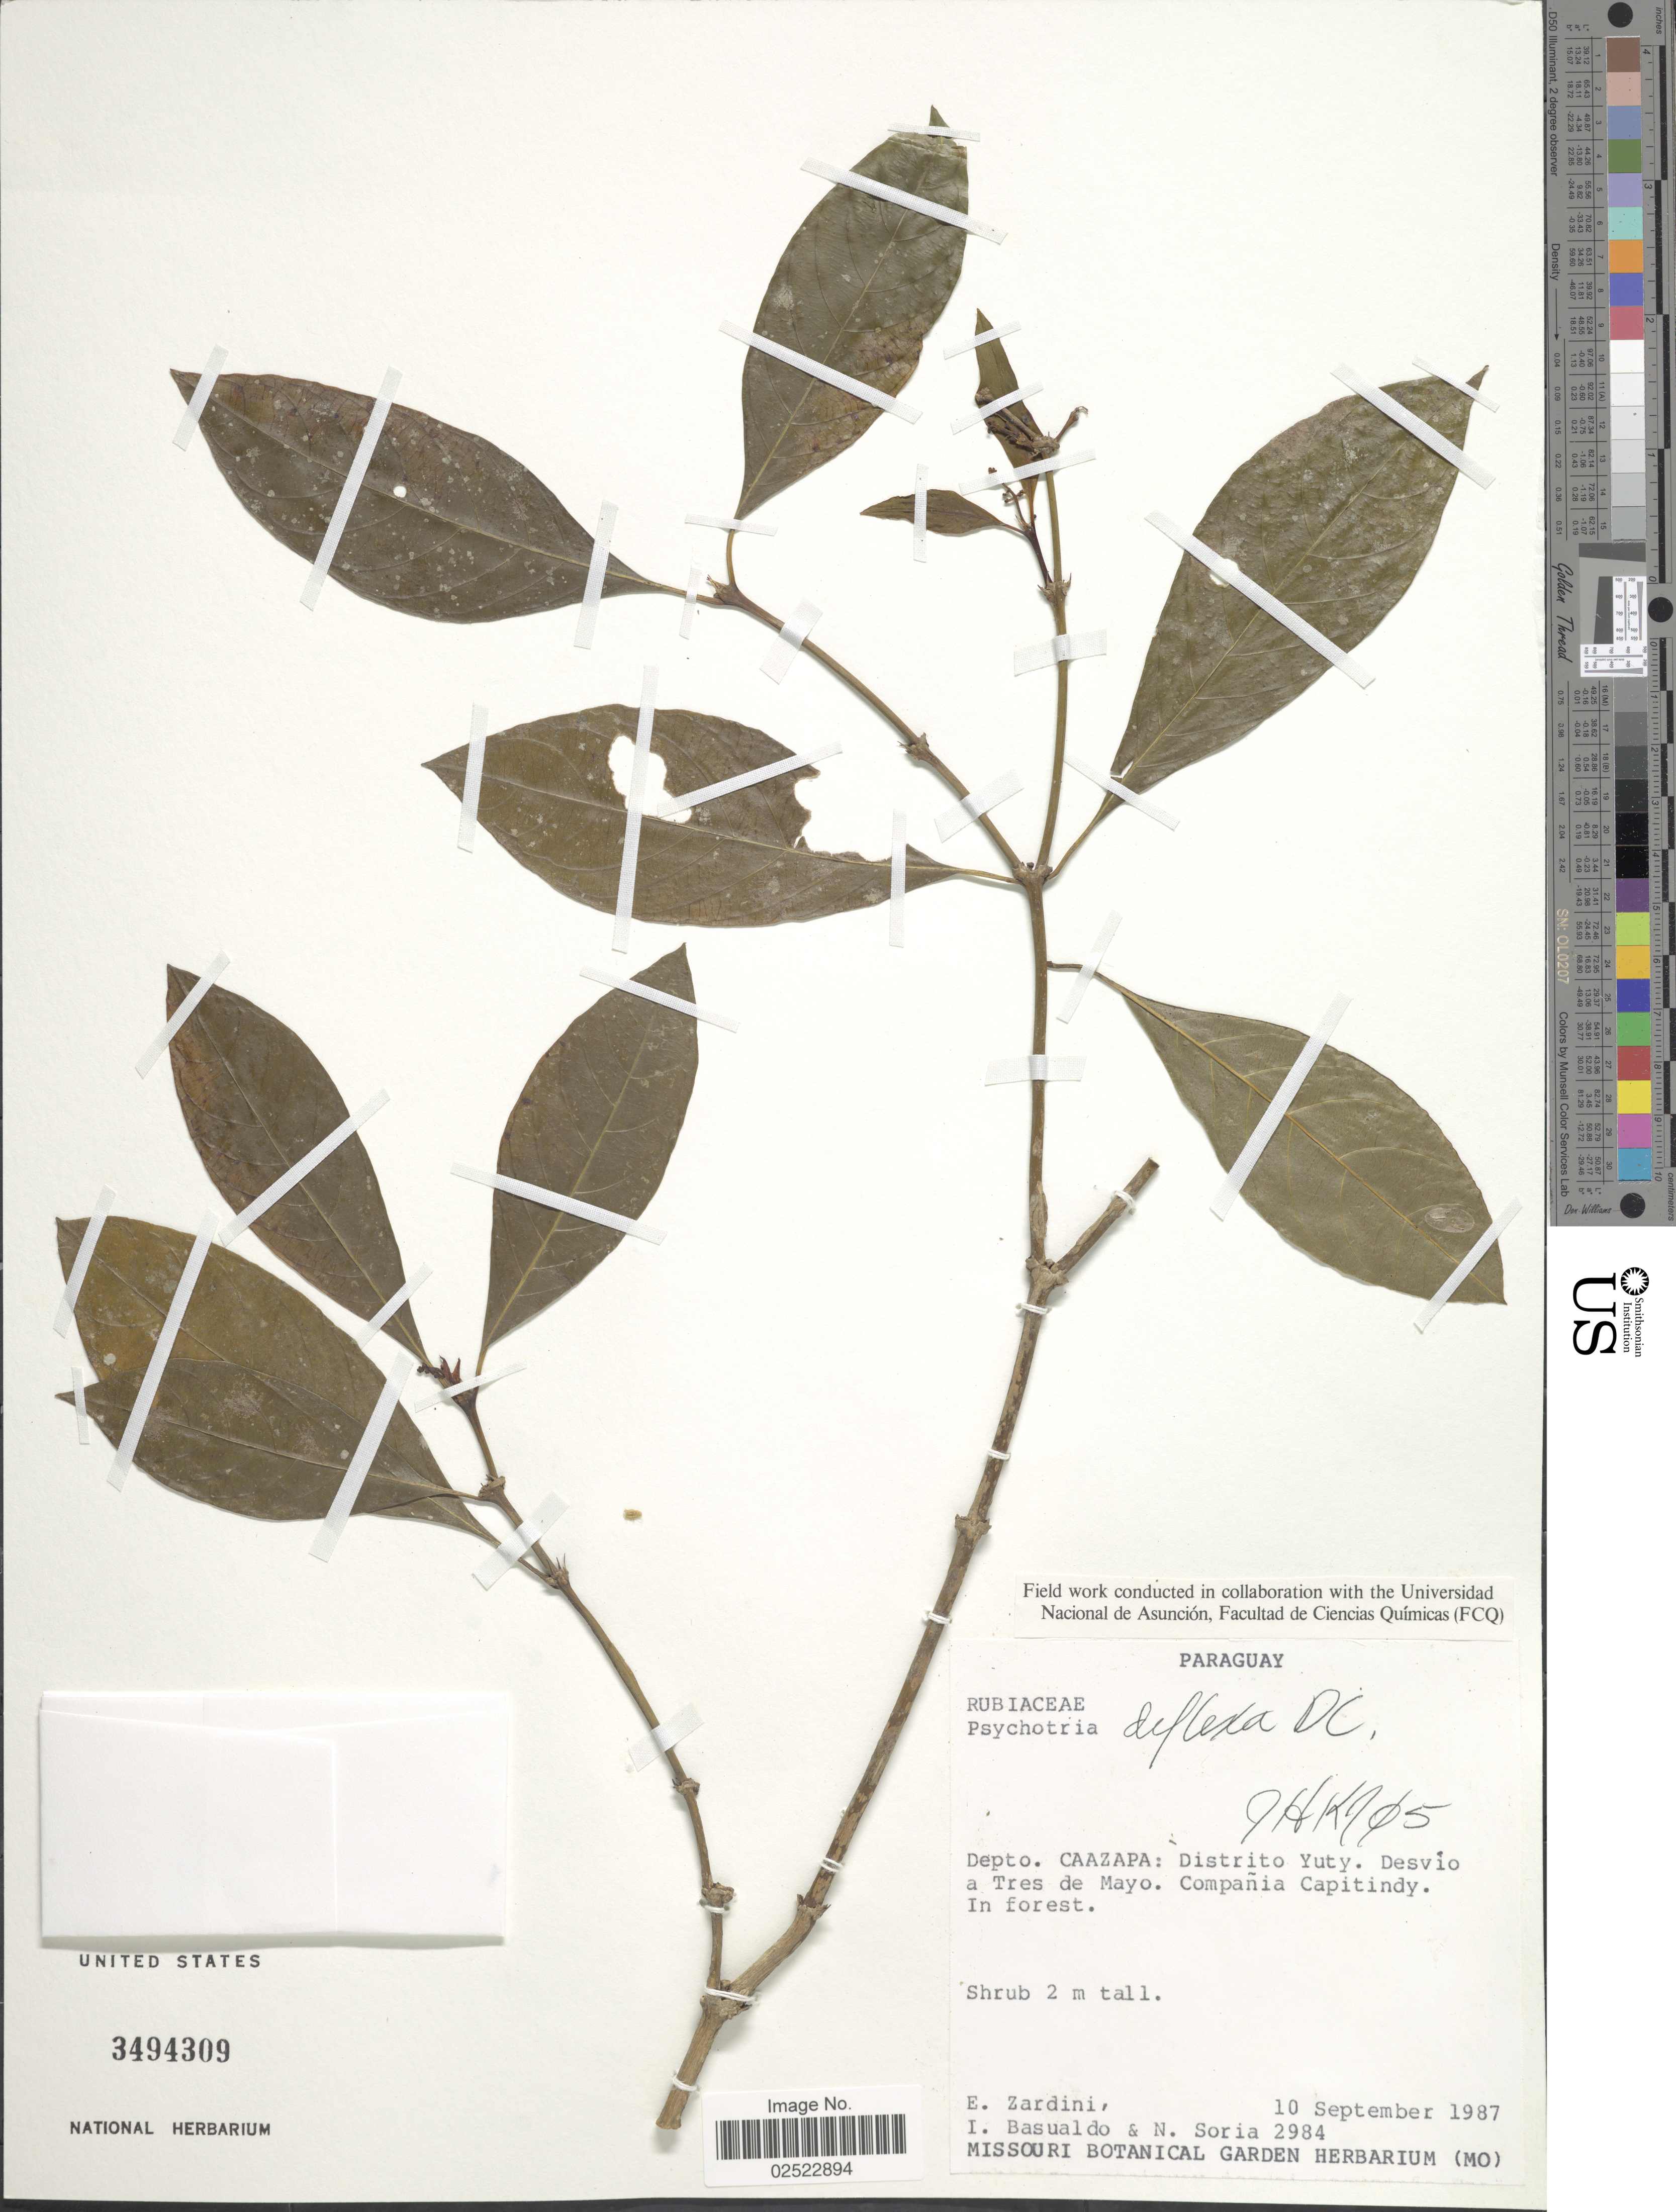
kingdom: Plantae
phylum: Tracheophyta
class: Magnoliopsida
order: Gentianales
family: Rubiaceae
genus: Psychotria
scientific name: Psychotria deflexa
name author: DC.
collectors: E. M. Zardini, I. Basualdo & N. Soria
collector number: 2984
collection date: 1987-09-10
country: Paraguay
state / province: Caazapa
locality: Distrito Yuty. Desvio a Tres de Mayo. Compañia Capitindy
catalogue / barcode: US 3494309